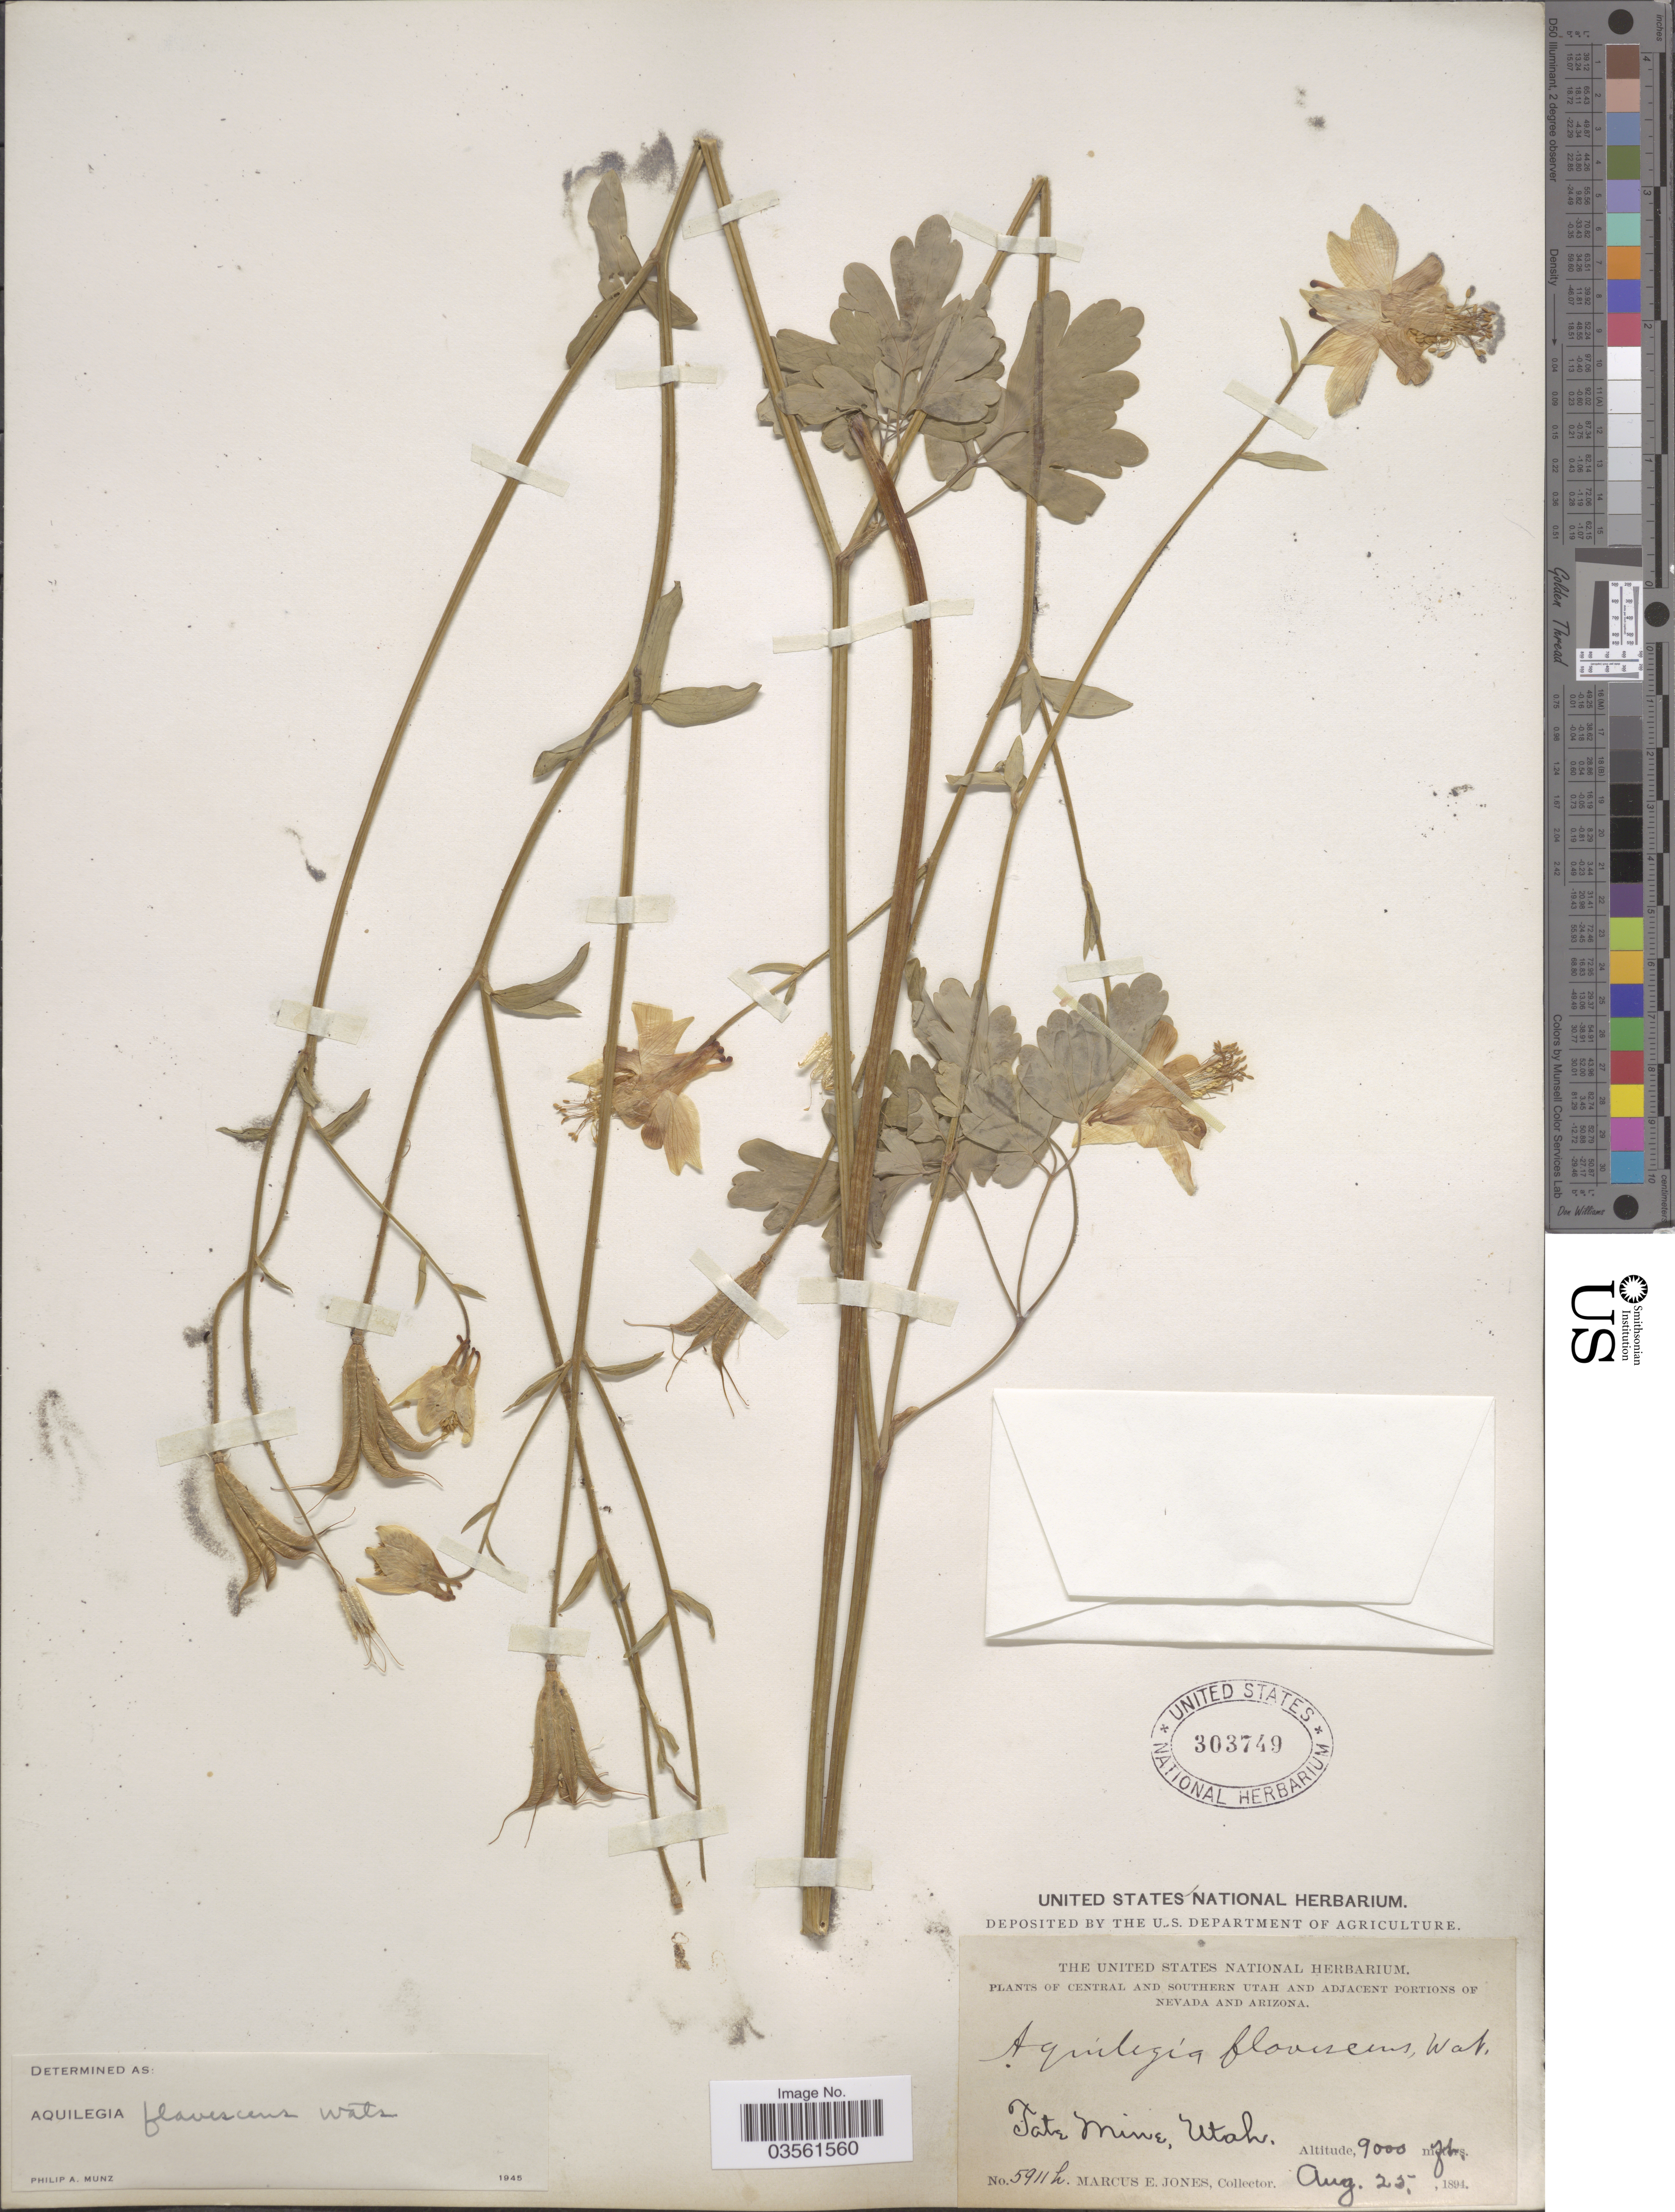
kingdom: Plantae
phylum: Tracheophyta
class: Magnoliopsida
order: Ranunculales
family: Ranunculaceae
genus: Aquilegia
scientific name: Aquilegia flavescens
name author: S. Watson in C. King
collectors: M. E. Jones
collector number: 5911h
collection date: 1894-08-25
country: United States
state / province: Utah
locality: Central and Southern Utah. Tate Mine.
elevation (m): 2743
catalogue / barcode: US 303749